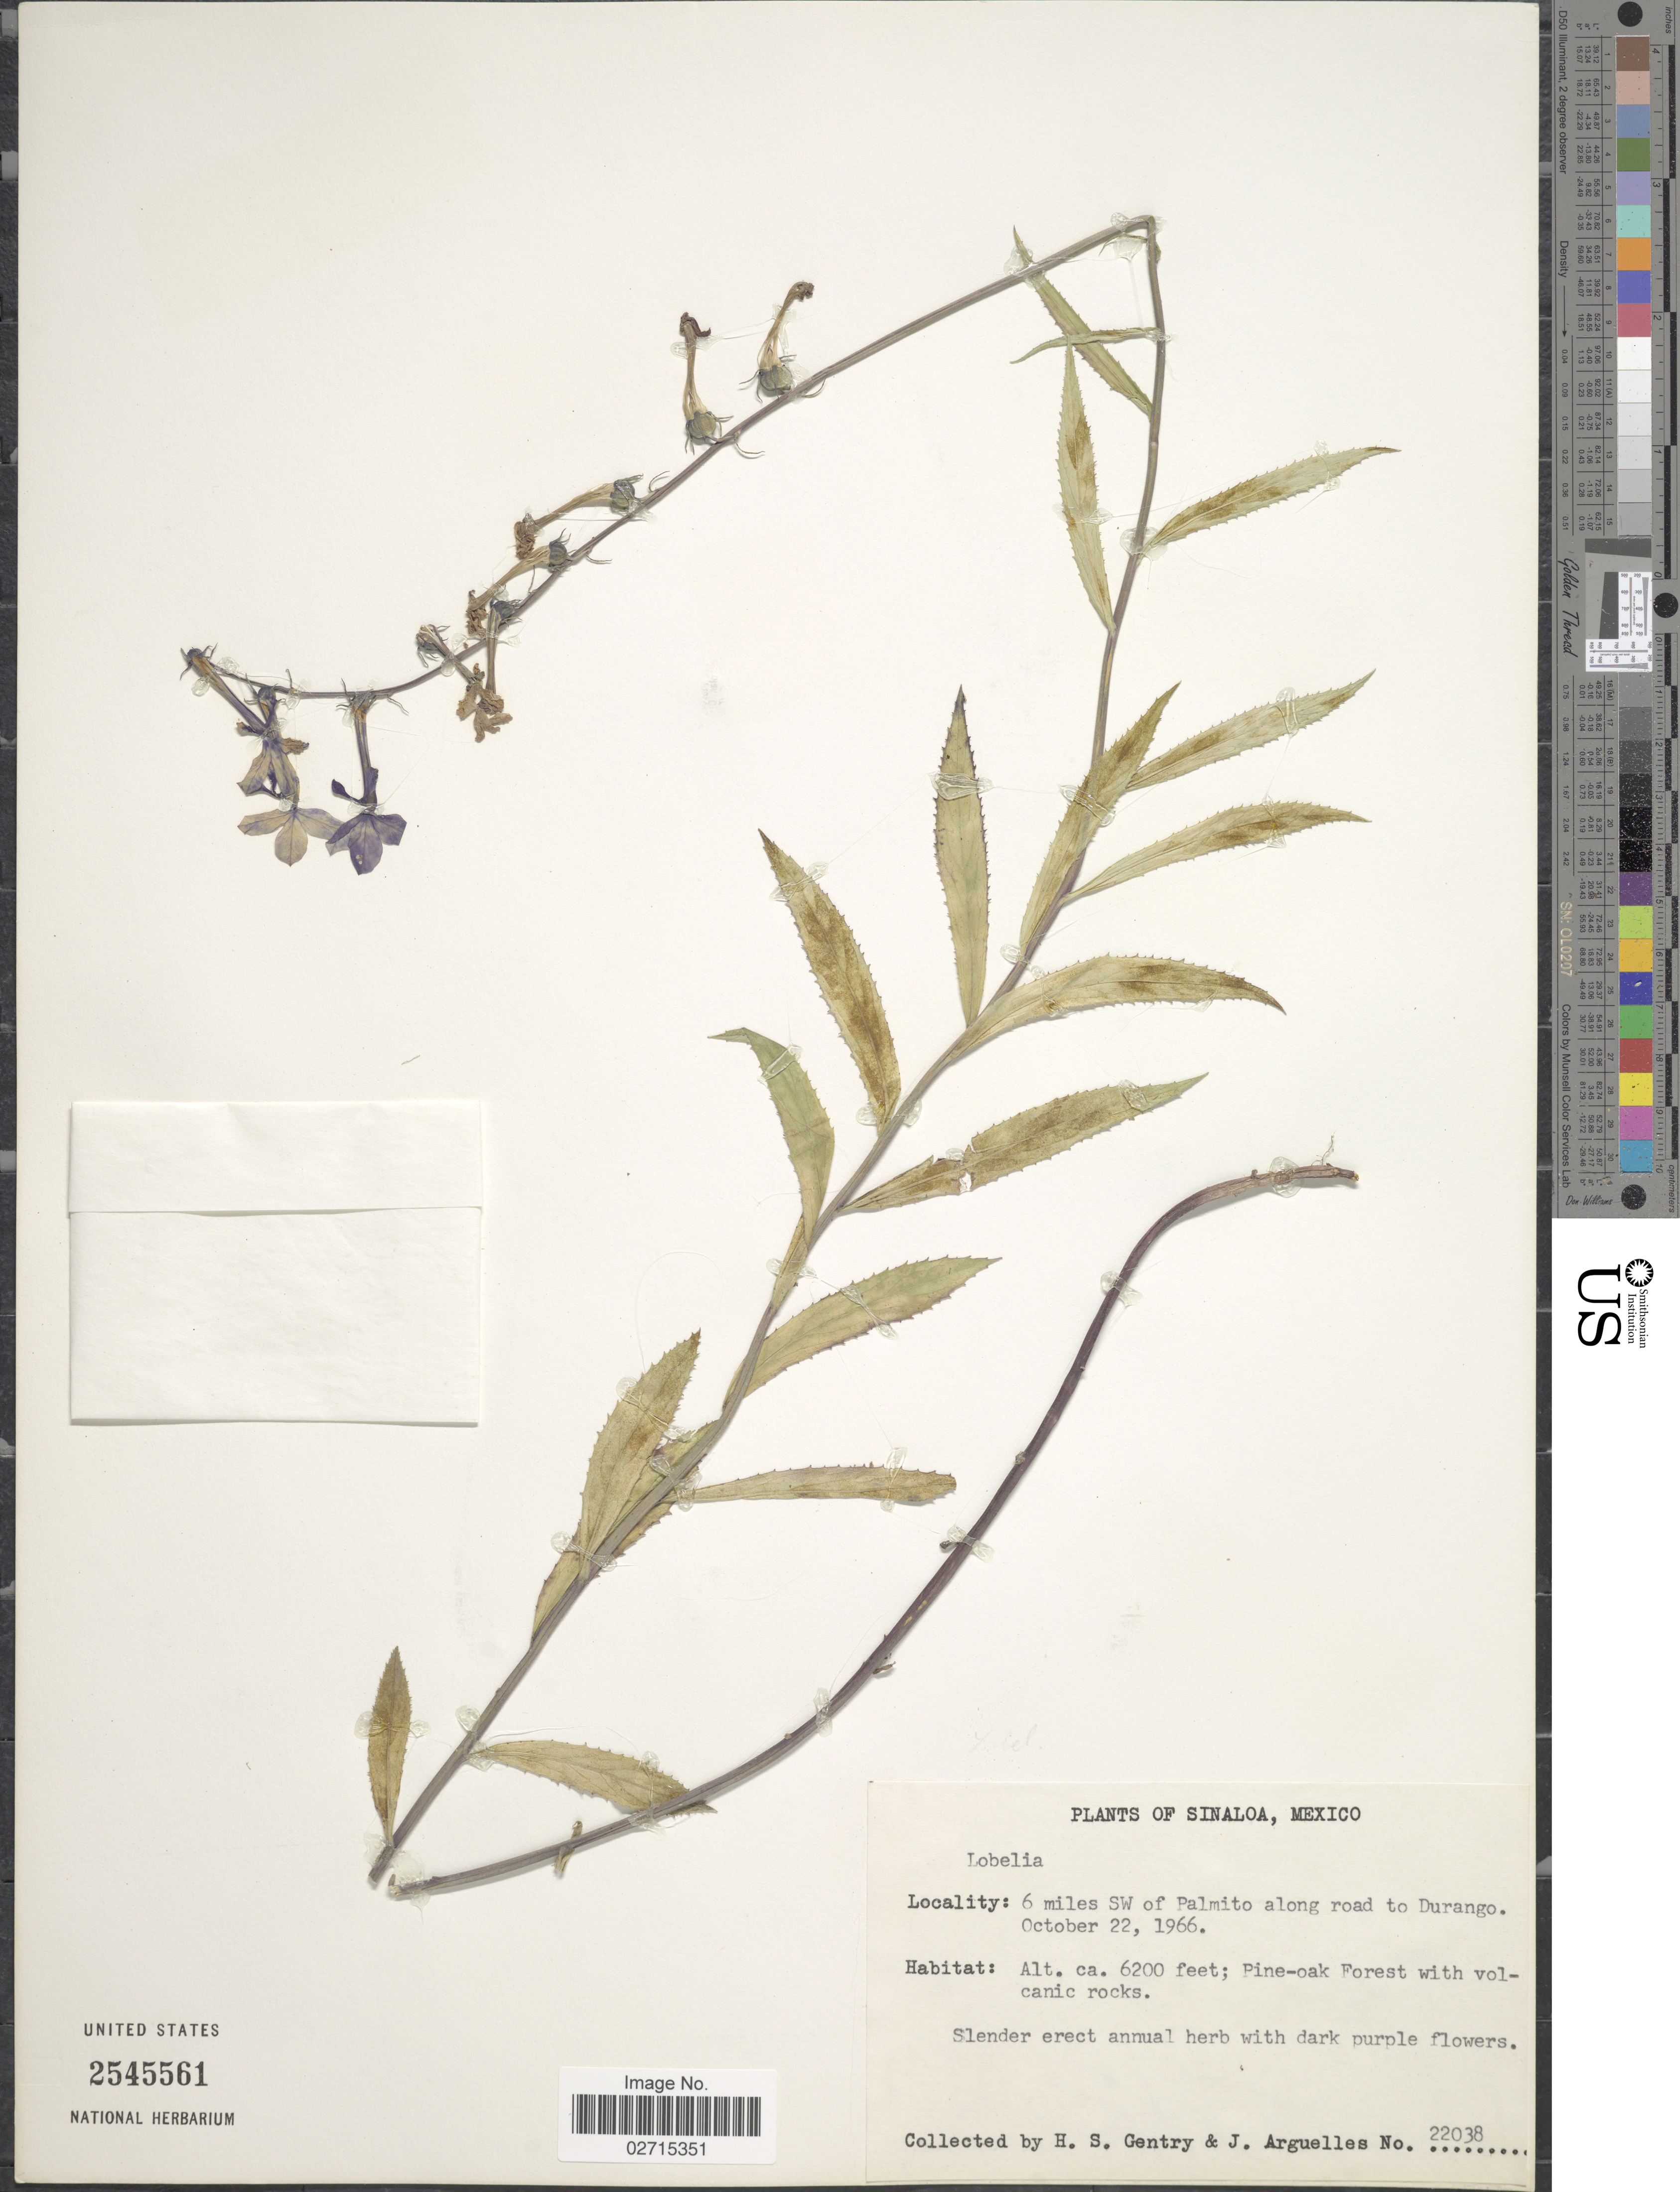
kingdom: Plantae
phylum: Tracheophyta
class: Magnoliopsida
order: Asterales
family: Campanulaceae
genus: Lobelia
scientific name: Lobelia sp.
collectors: H. S. Gentry & J. Arguelles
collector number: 22038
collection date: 1966-10-22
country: Mexico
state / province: Sinaloa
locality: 6 miles SW of Palmito along road to Durango. Pine-oak Forest with Volcanic rocks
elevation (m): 1890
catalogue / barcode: US 2545561